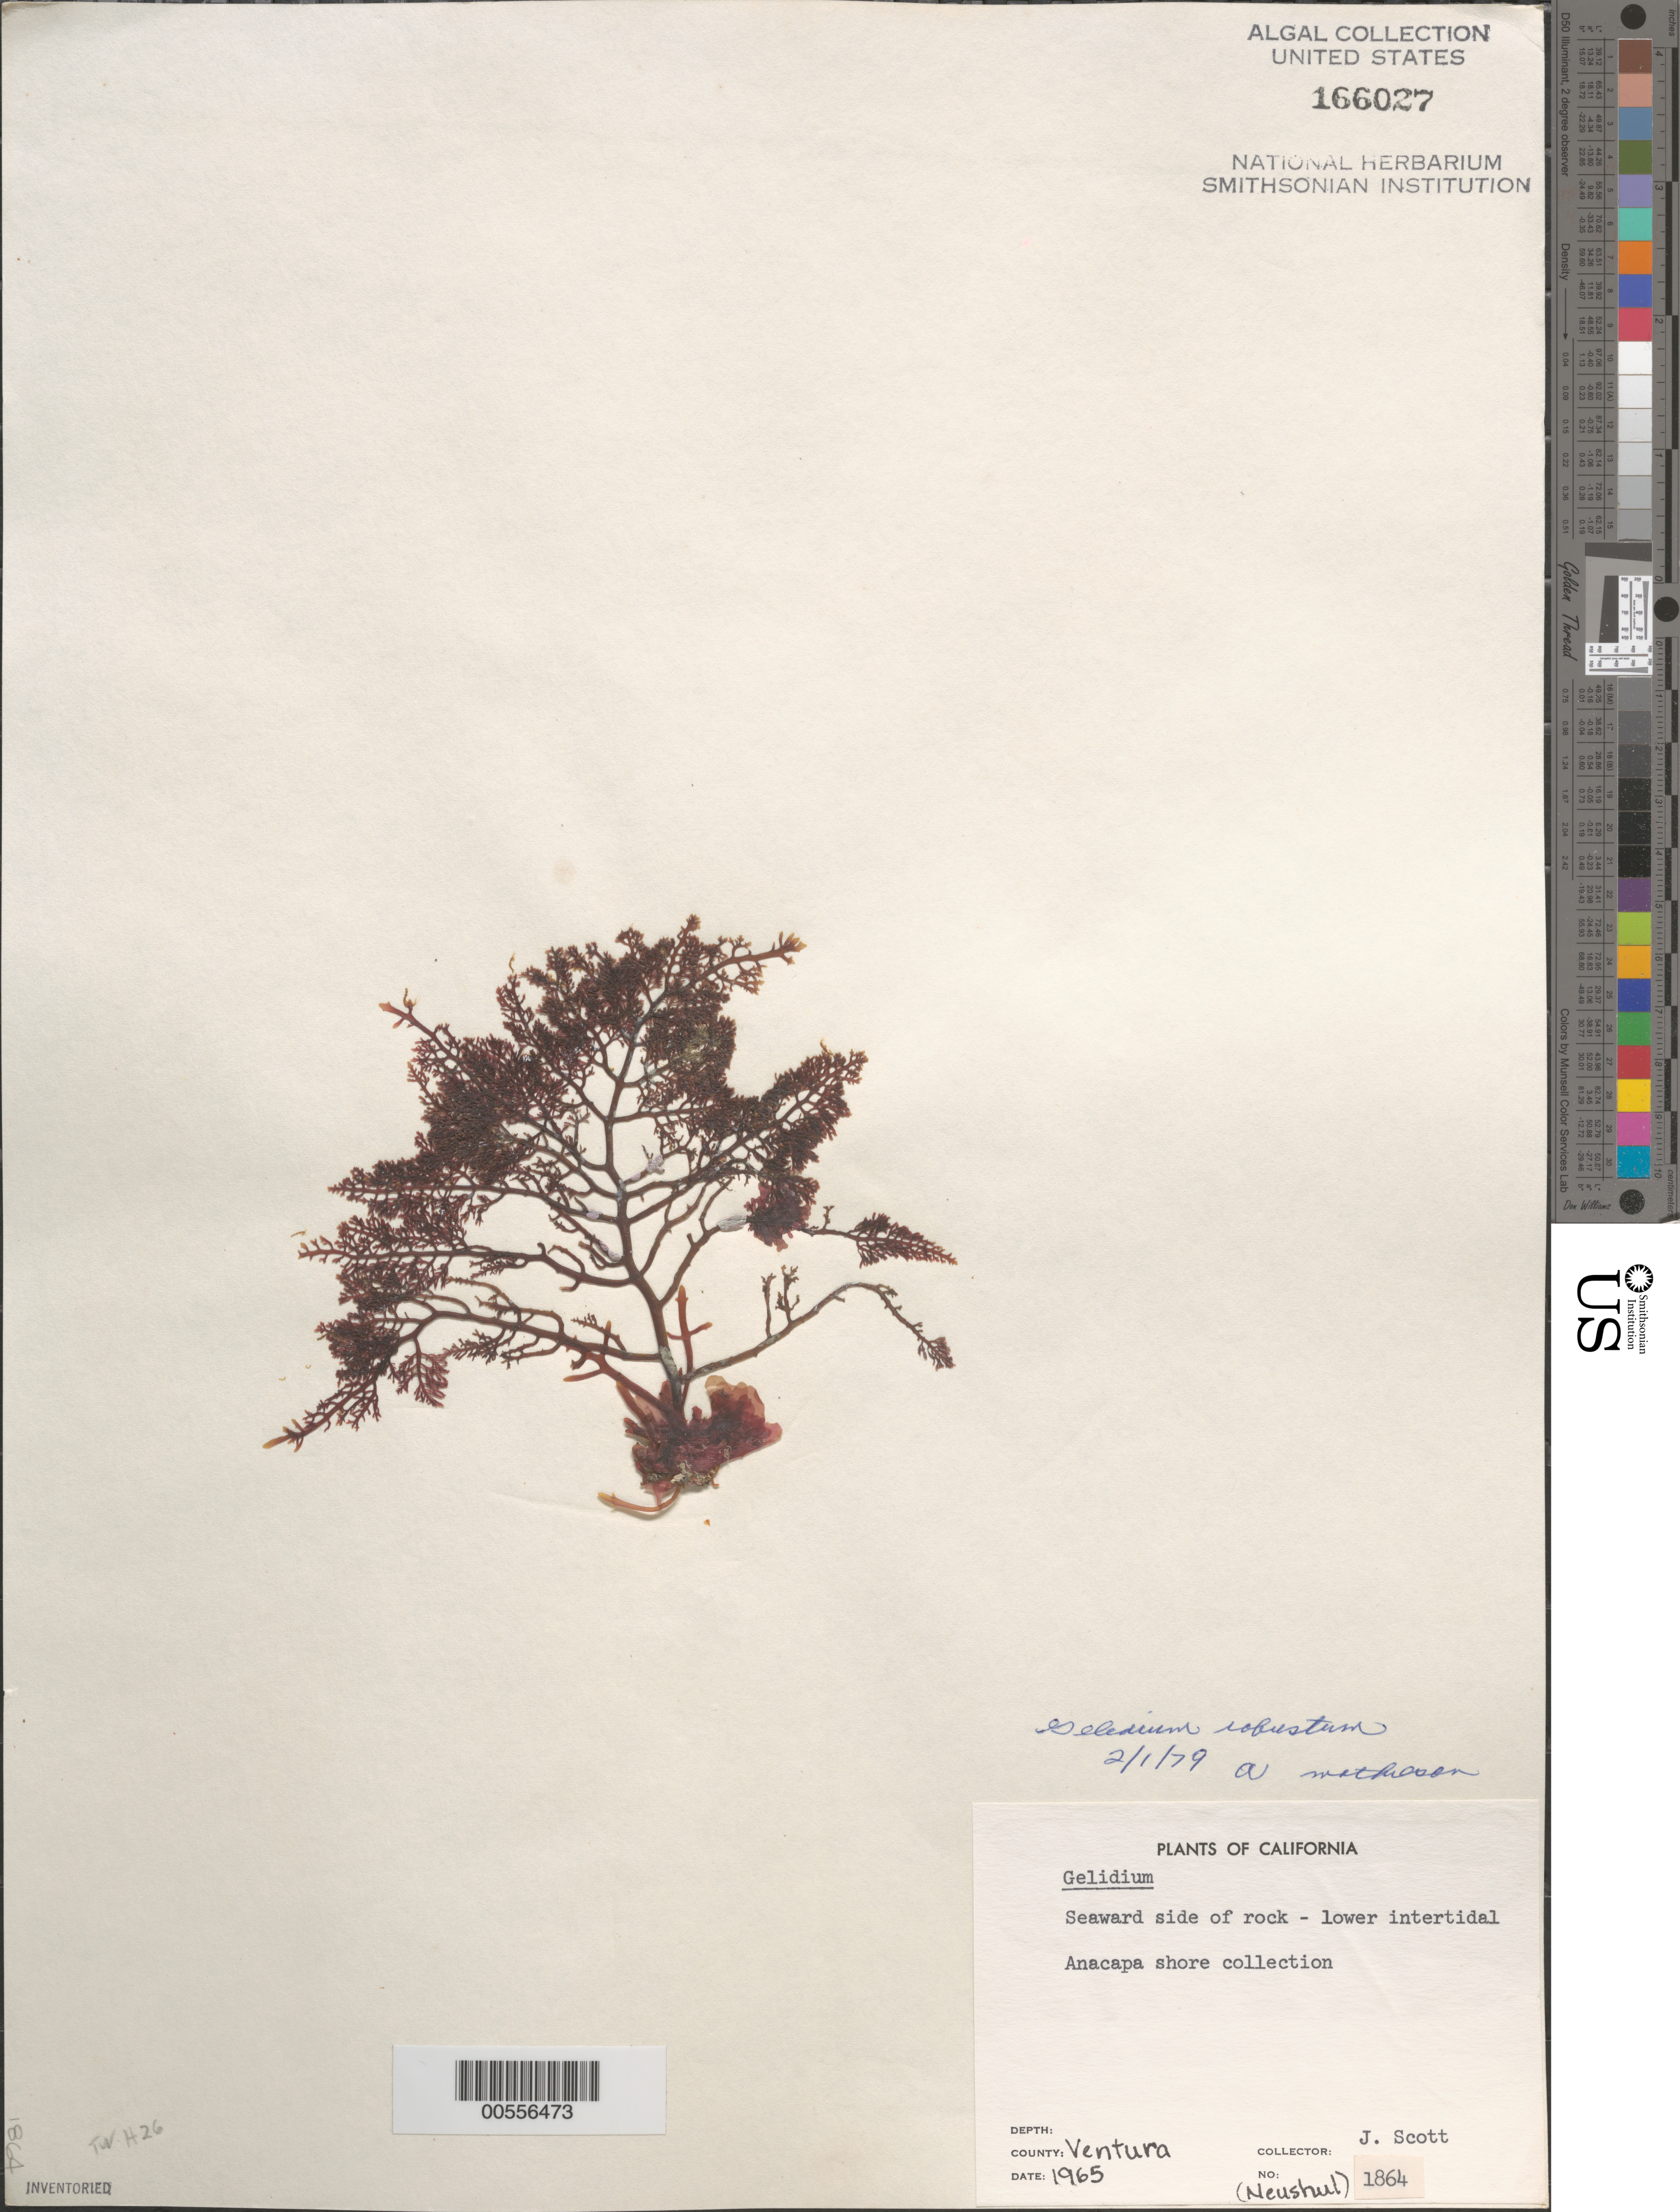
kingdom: Plantae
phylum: Rhodophyta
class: Florideophyceae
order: Gelidiales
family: Gelidiaceae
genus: Gelidium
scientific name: Gelidium robustum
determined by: Mathieson, A. C.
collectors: J. Scott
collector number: Neushul 1864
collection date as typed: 1965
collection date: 1965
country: United States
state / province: California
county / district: Ventura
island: Anacapa Island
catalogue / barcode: US 166027